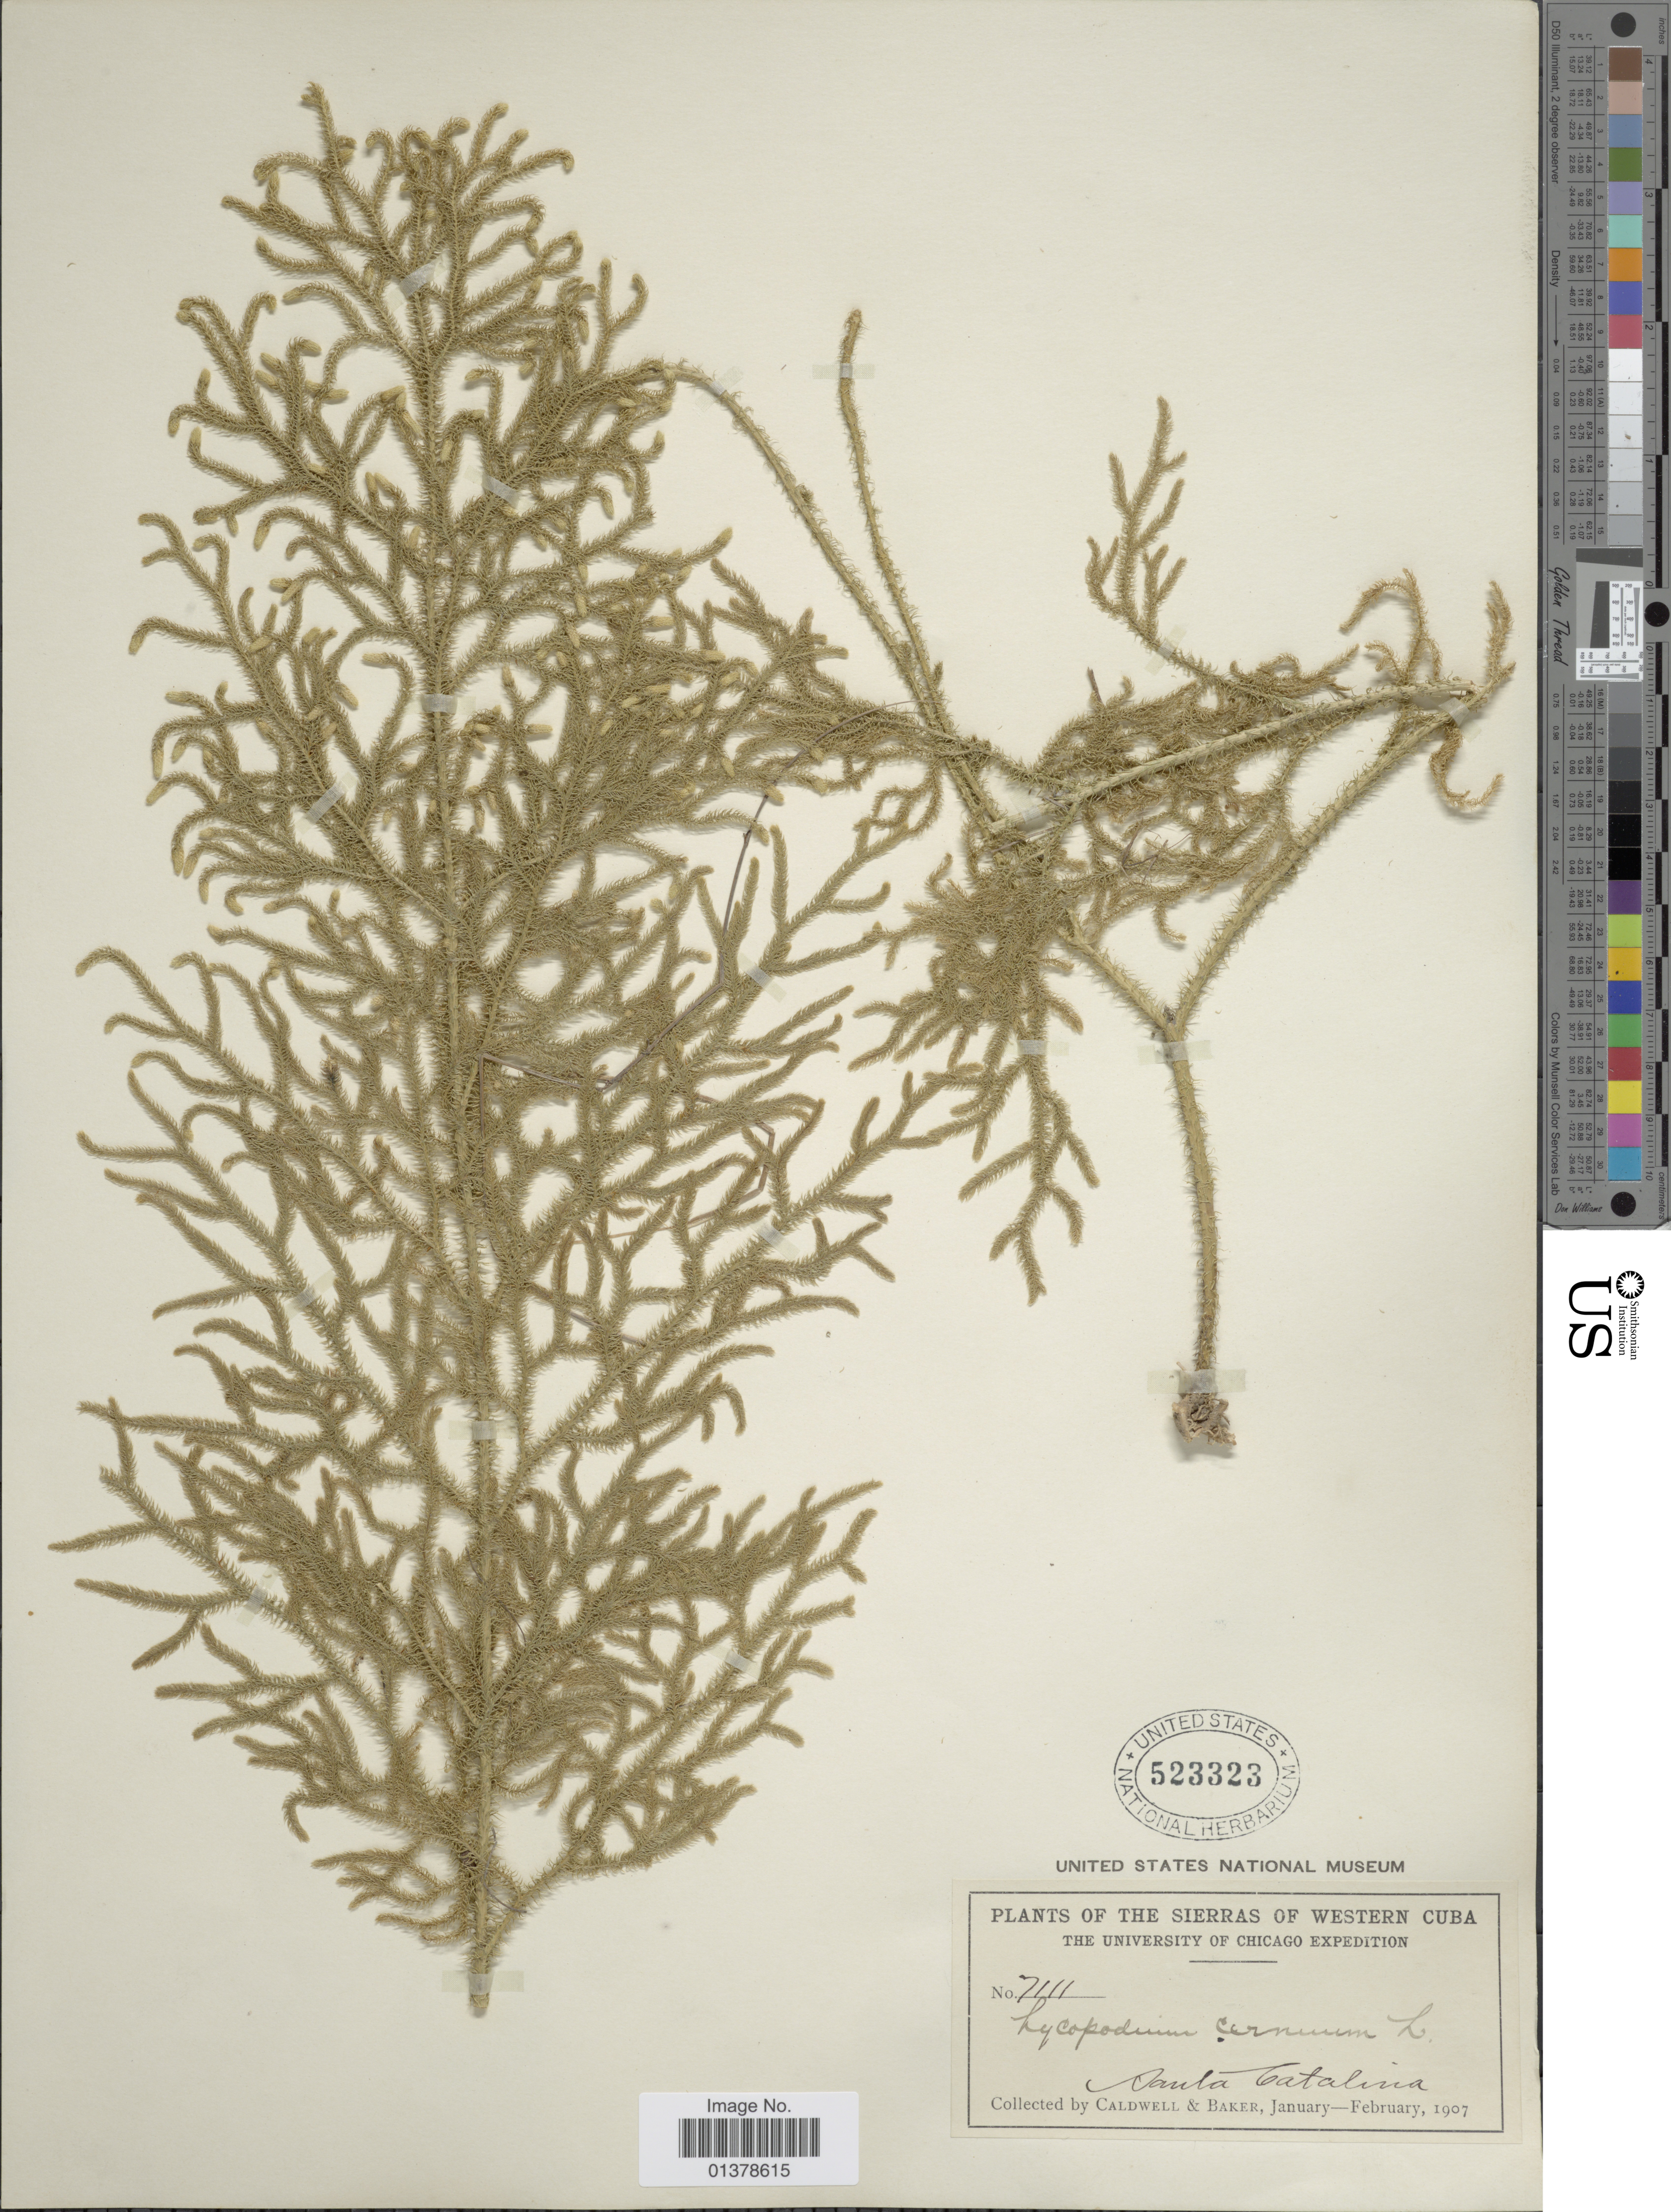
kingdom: Plantae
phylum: Tracheophyta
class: Lycopodiopsida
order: Lycopodiales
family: Lycopodiaceae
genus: Palhinhaea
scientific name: Palhinhaea cernua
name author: (L.) Vasc. & Franco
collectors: -. Caldwell & -- Baker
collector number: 7111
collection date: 1907-01/1907-02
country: Cuba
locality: Santa Catalina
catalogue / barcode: US 523323